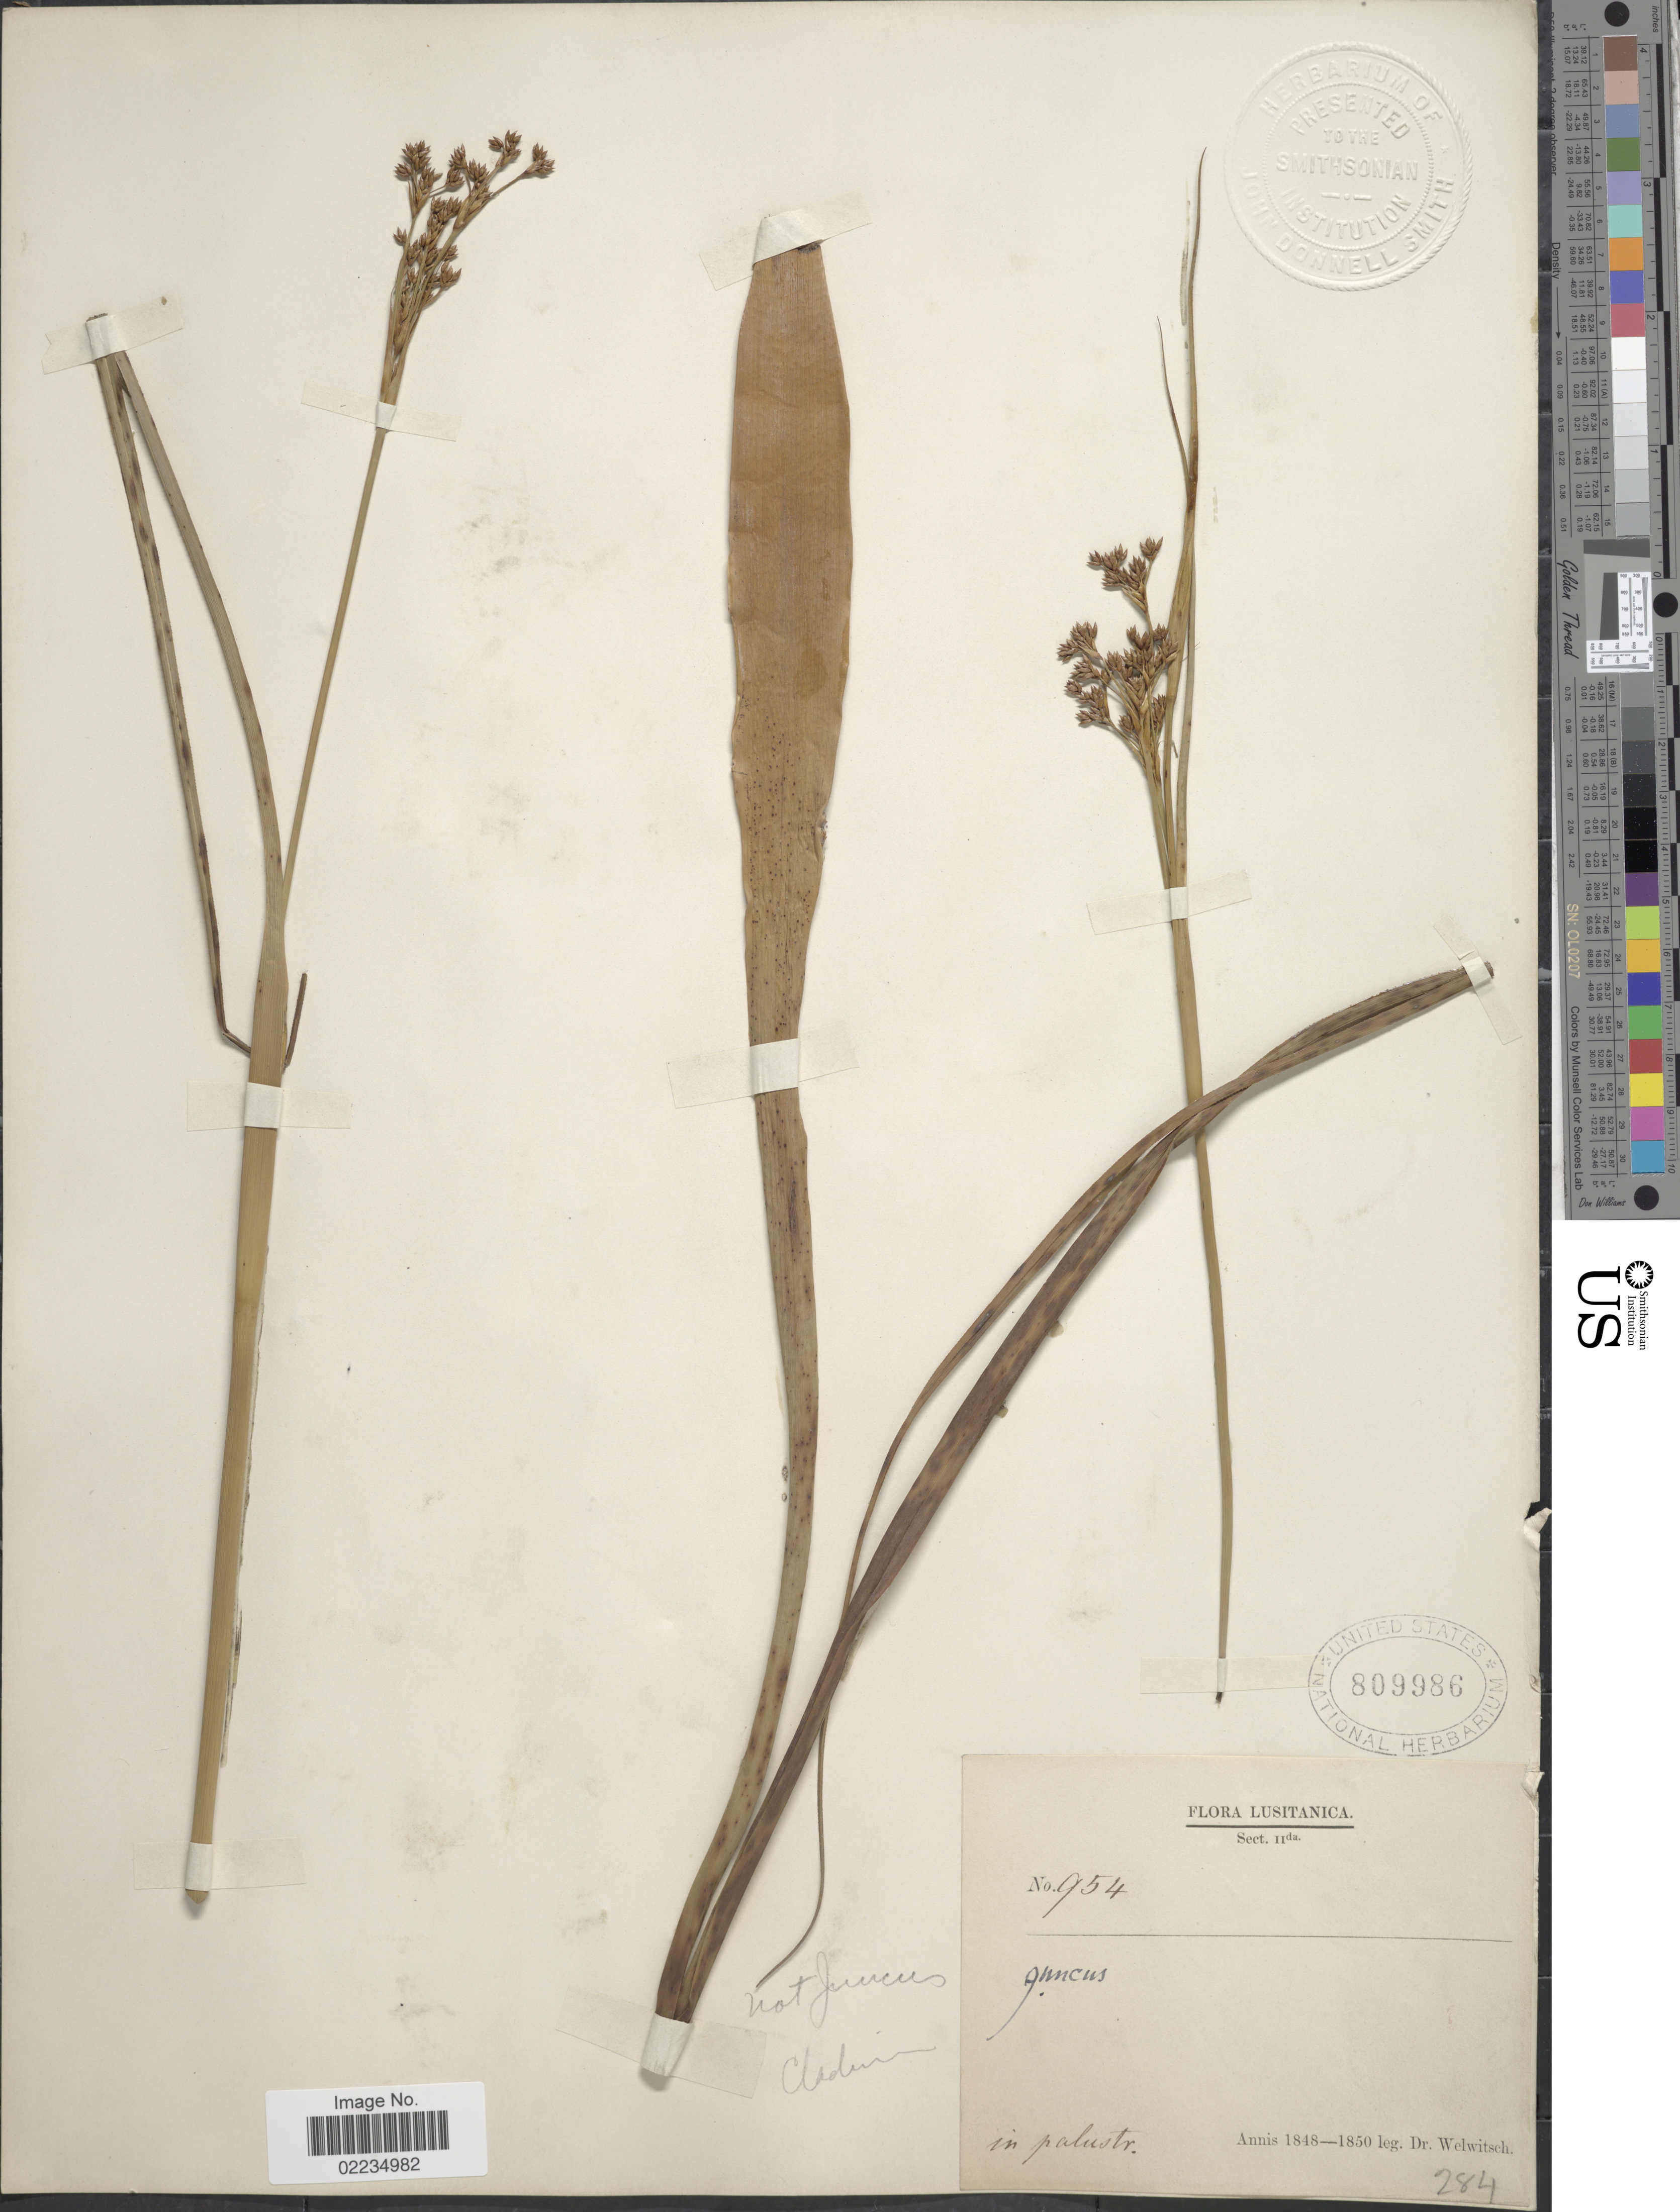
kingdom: Plantae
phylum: Tracheophyta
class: Liliopsida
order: Poales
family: Cyperaceae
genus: Cladium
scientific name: Cladium mariscus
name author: (L.) Pohl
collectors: -. Welwitsch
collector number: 954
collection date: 1848/1850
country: Portugal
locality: In palustr., Lusitanica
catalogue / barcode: US 809986